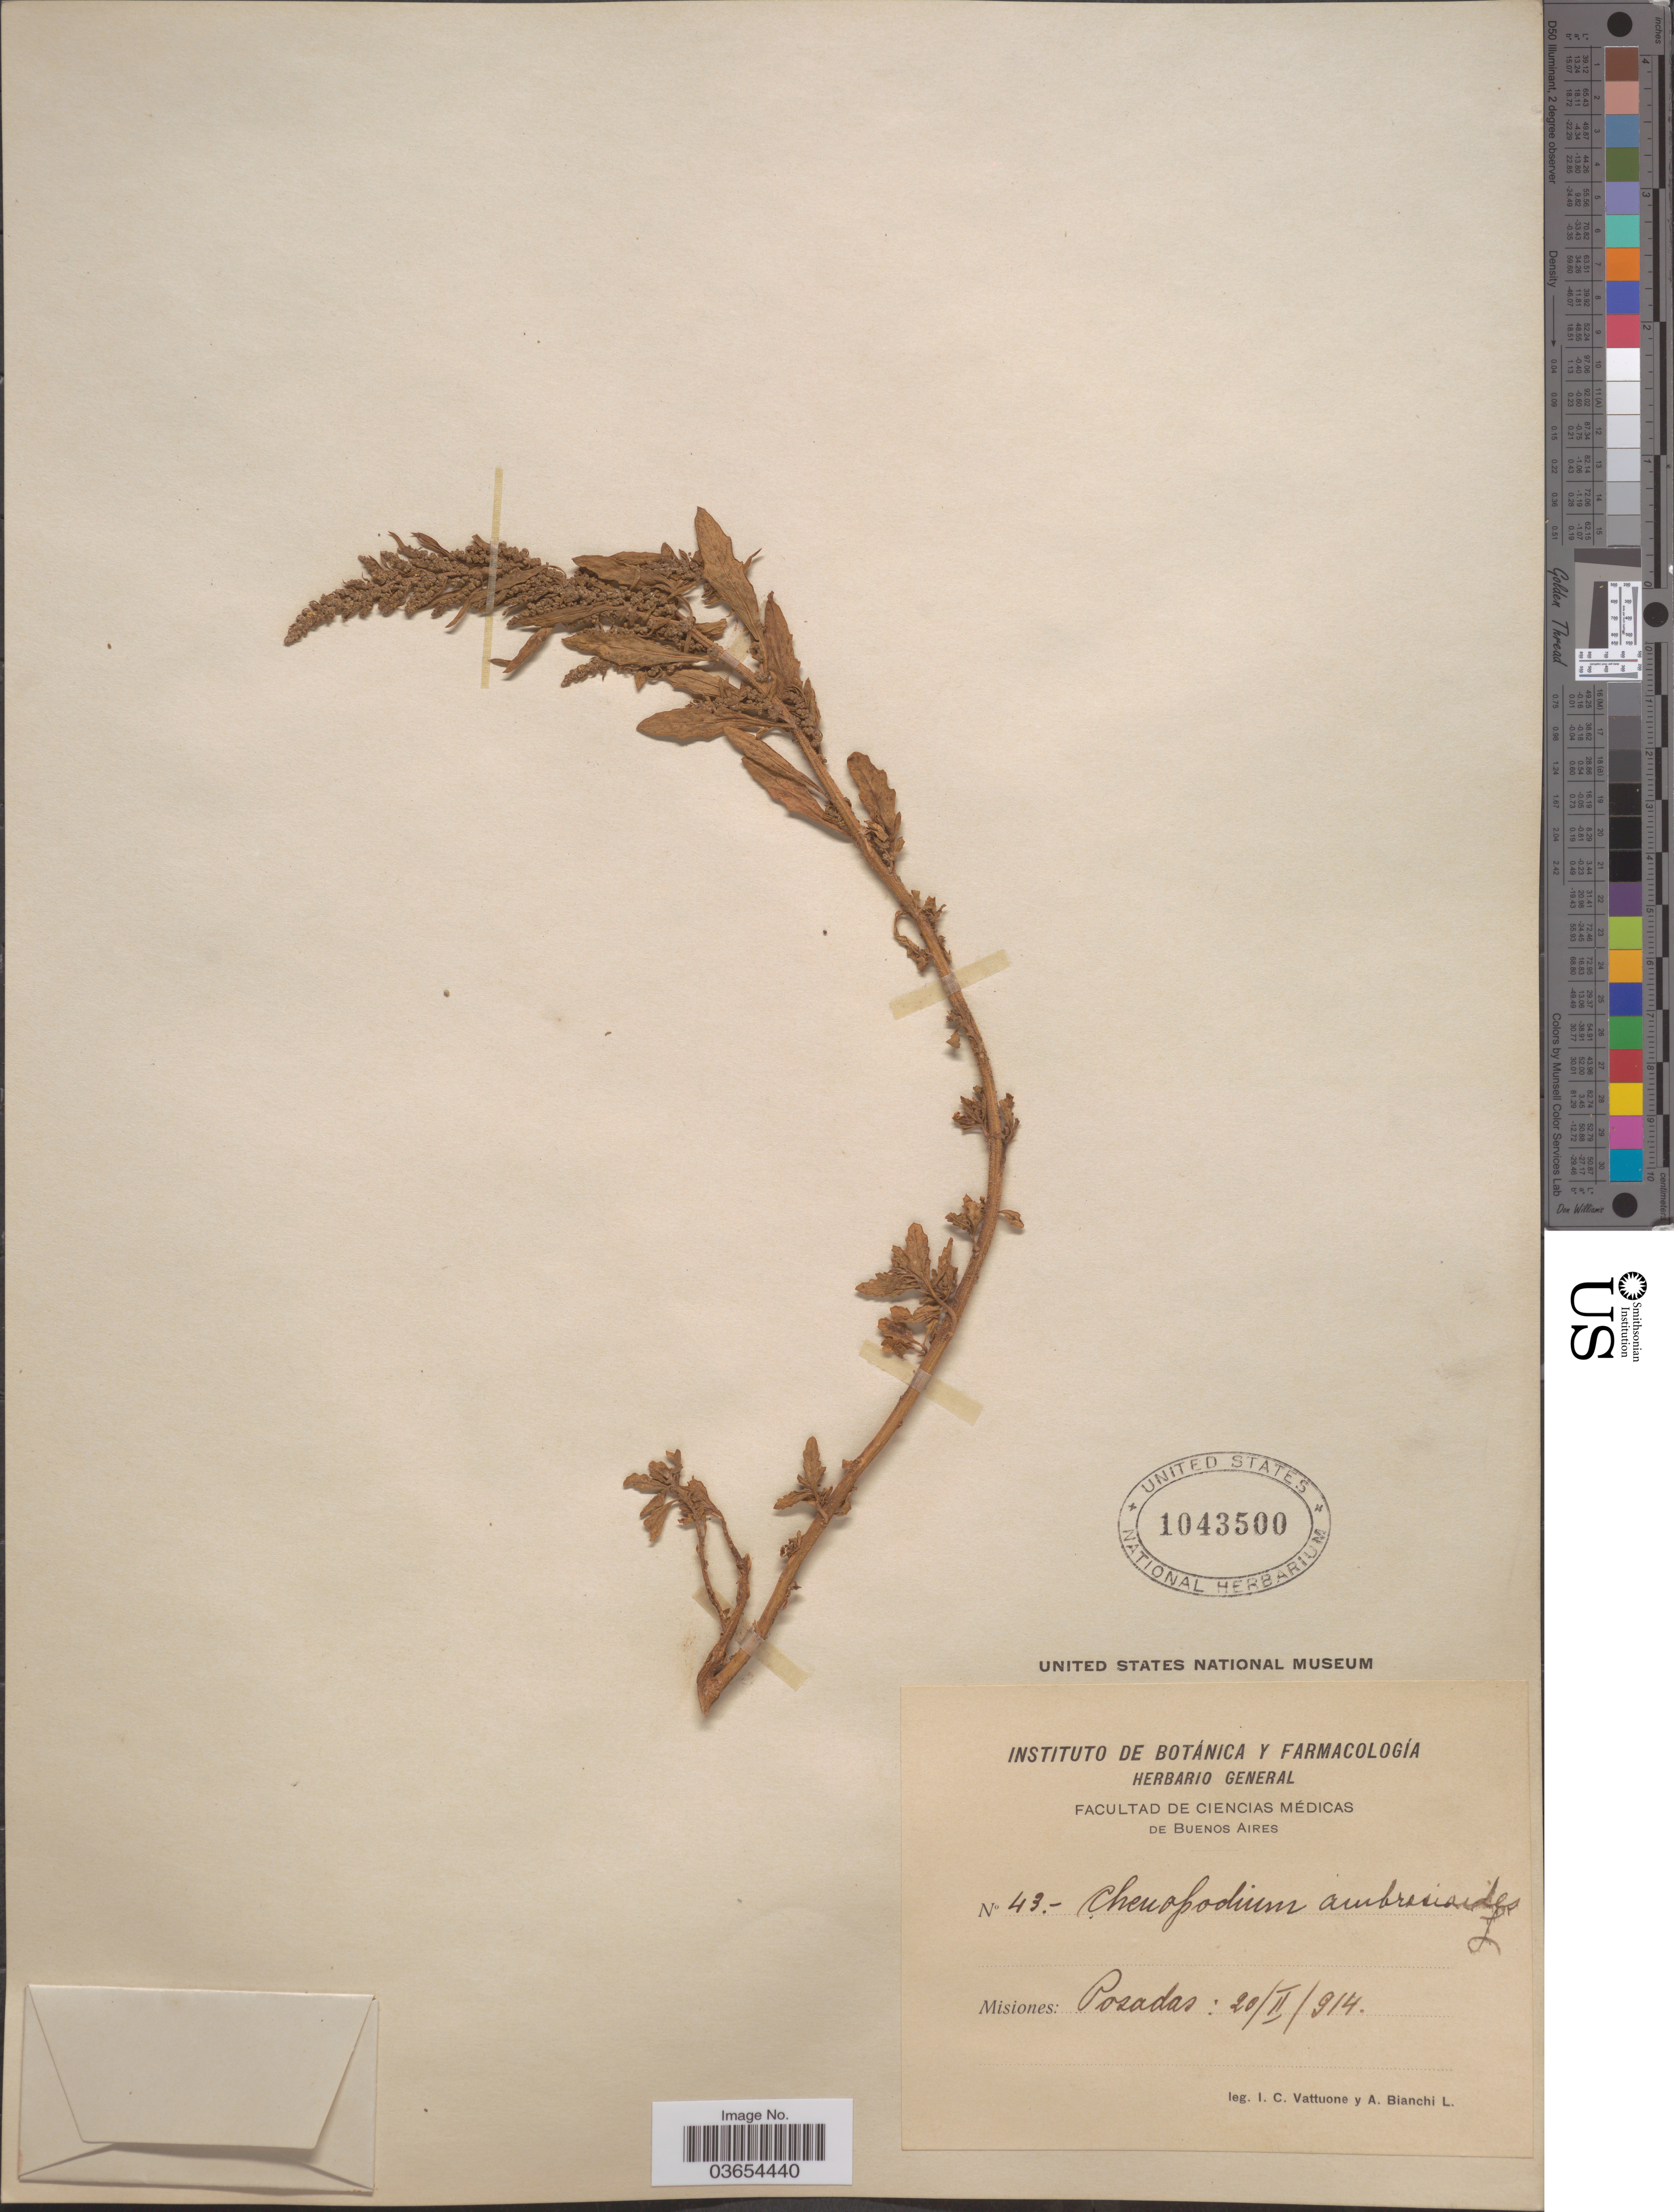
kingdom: Plantae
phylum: Tracheophyta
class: Magnoliopsida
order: Caryophyllales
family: Amaranthaceae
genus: Chenopodium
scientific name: Chenopodium ambrosioides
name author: L.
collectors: I. Vattuone & A. Bianchi L.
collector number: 43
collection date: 1914-02-20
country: Argentina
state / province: Misiones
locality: Posadas.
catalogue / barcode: US 1043500